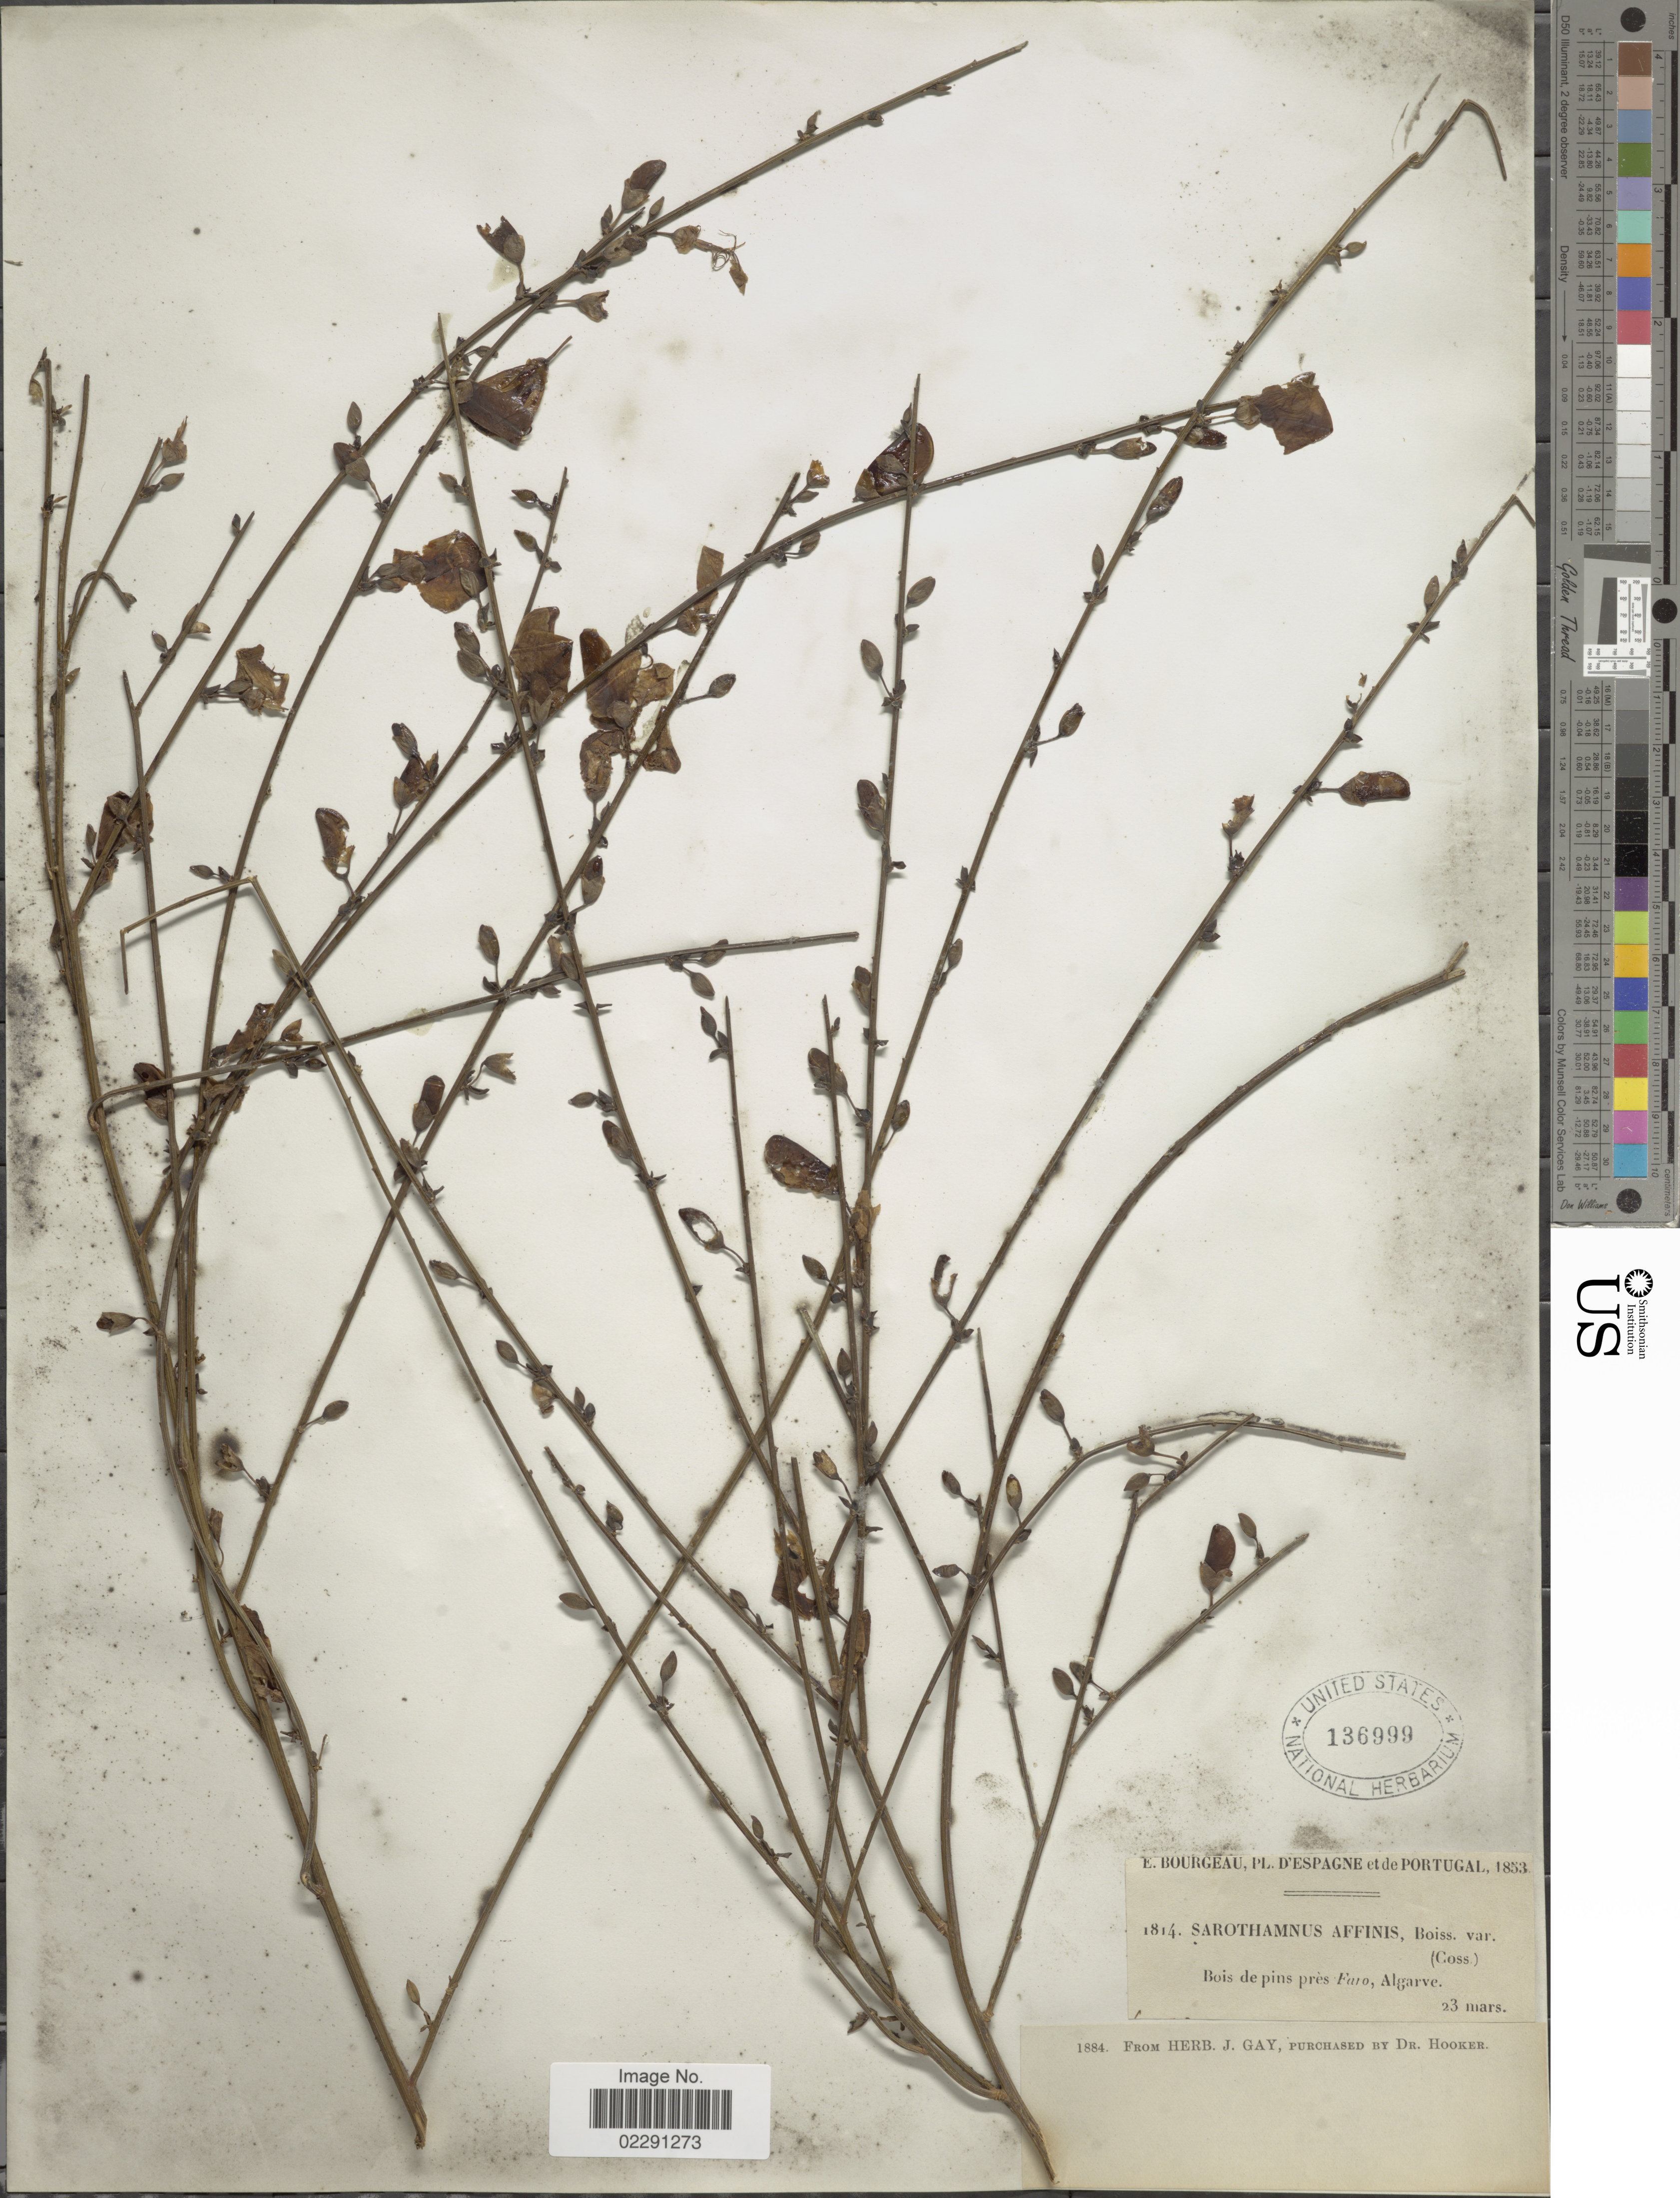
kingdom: Plantae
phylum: Tracheophyta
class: Magnoliopsida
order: Fabales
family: Fabaceae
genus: Cytisus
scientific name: Cytisus grandiflorus subsp. grandiflorus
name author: DC.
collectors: E. Bourgeau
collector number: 1814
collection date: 1853-03-23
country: Portugal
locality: Pl. D'Espagne et Portugal, Bois de pins pres Faro, Algarve.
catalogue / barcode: US 136999